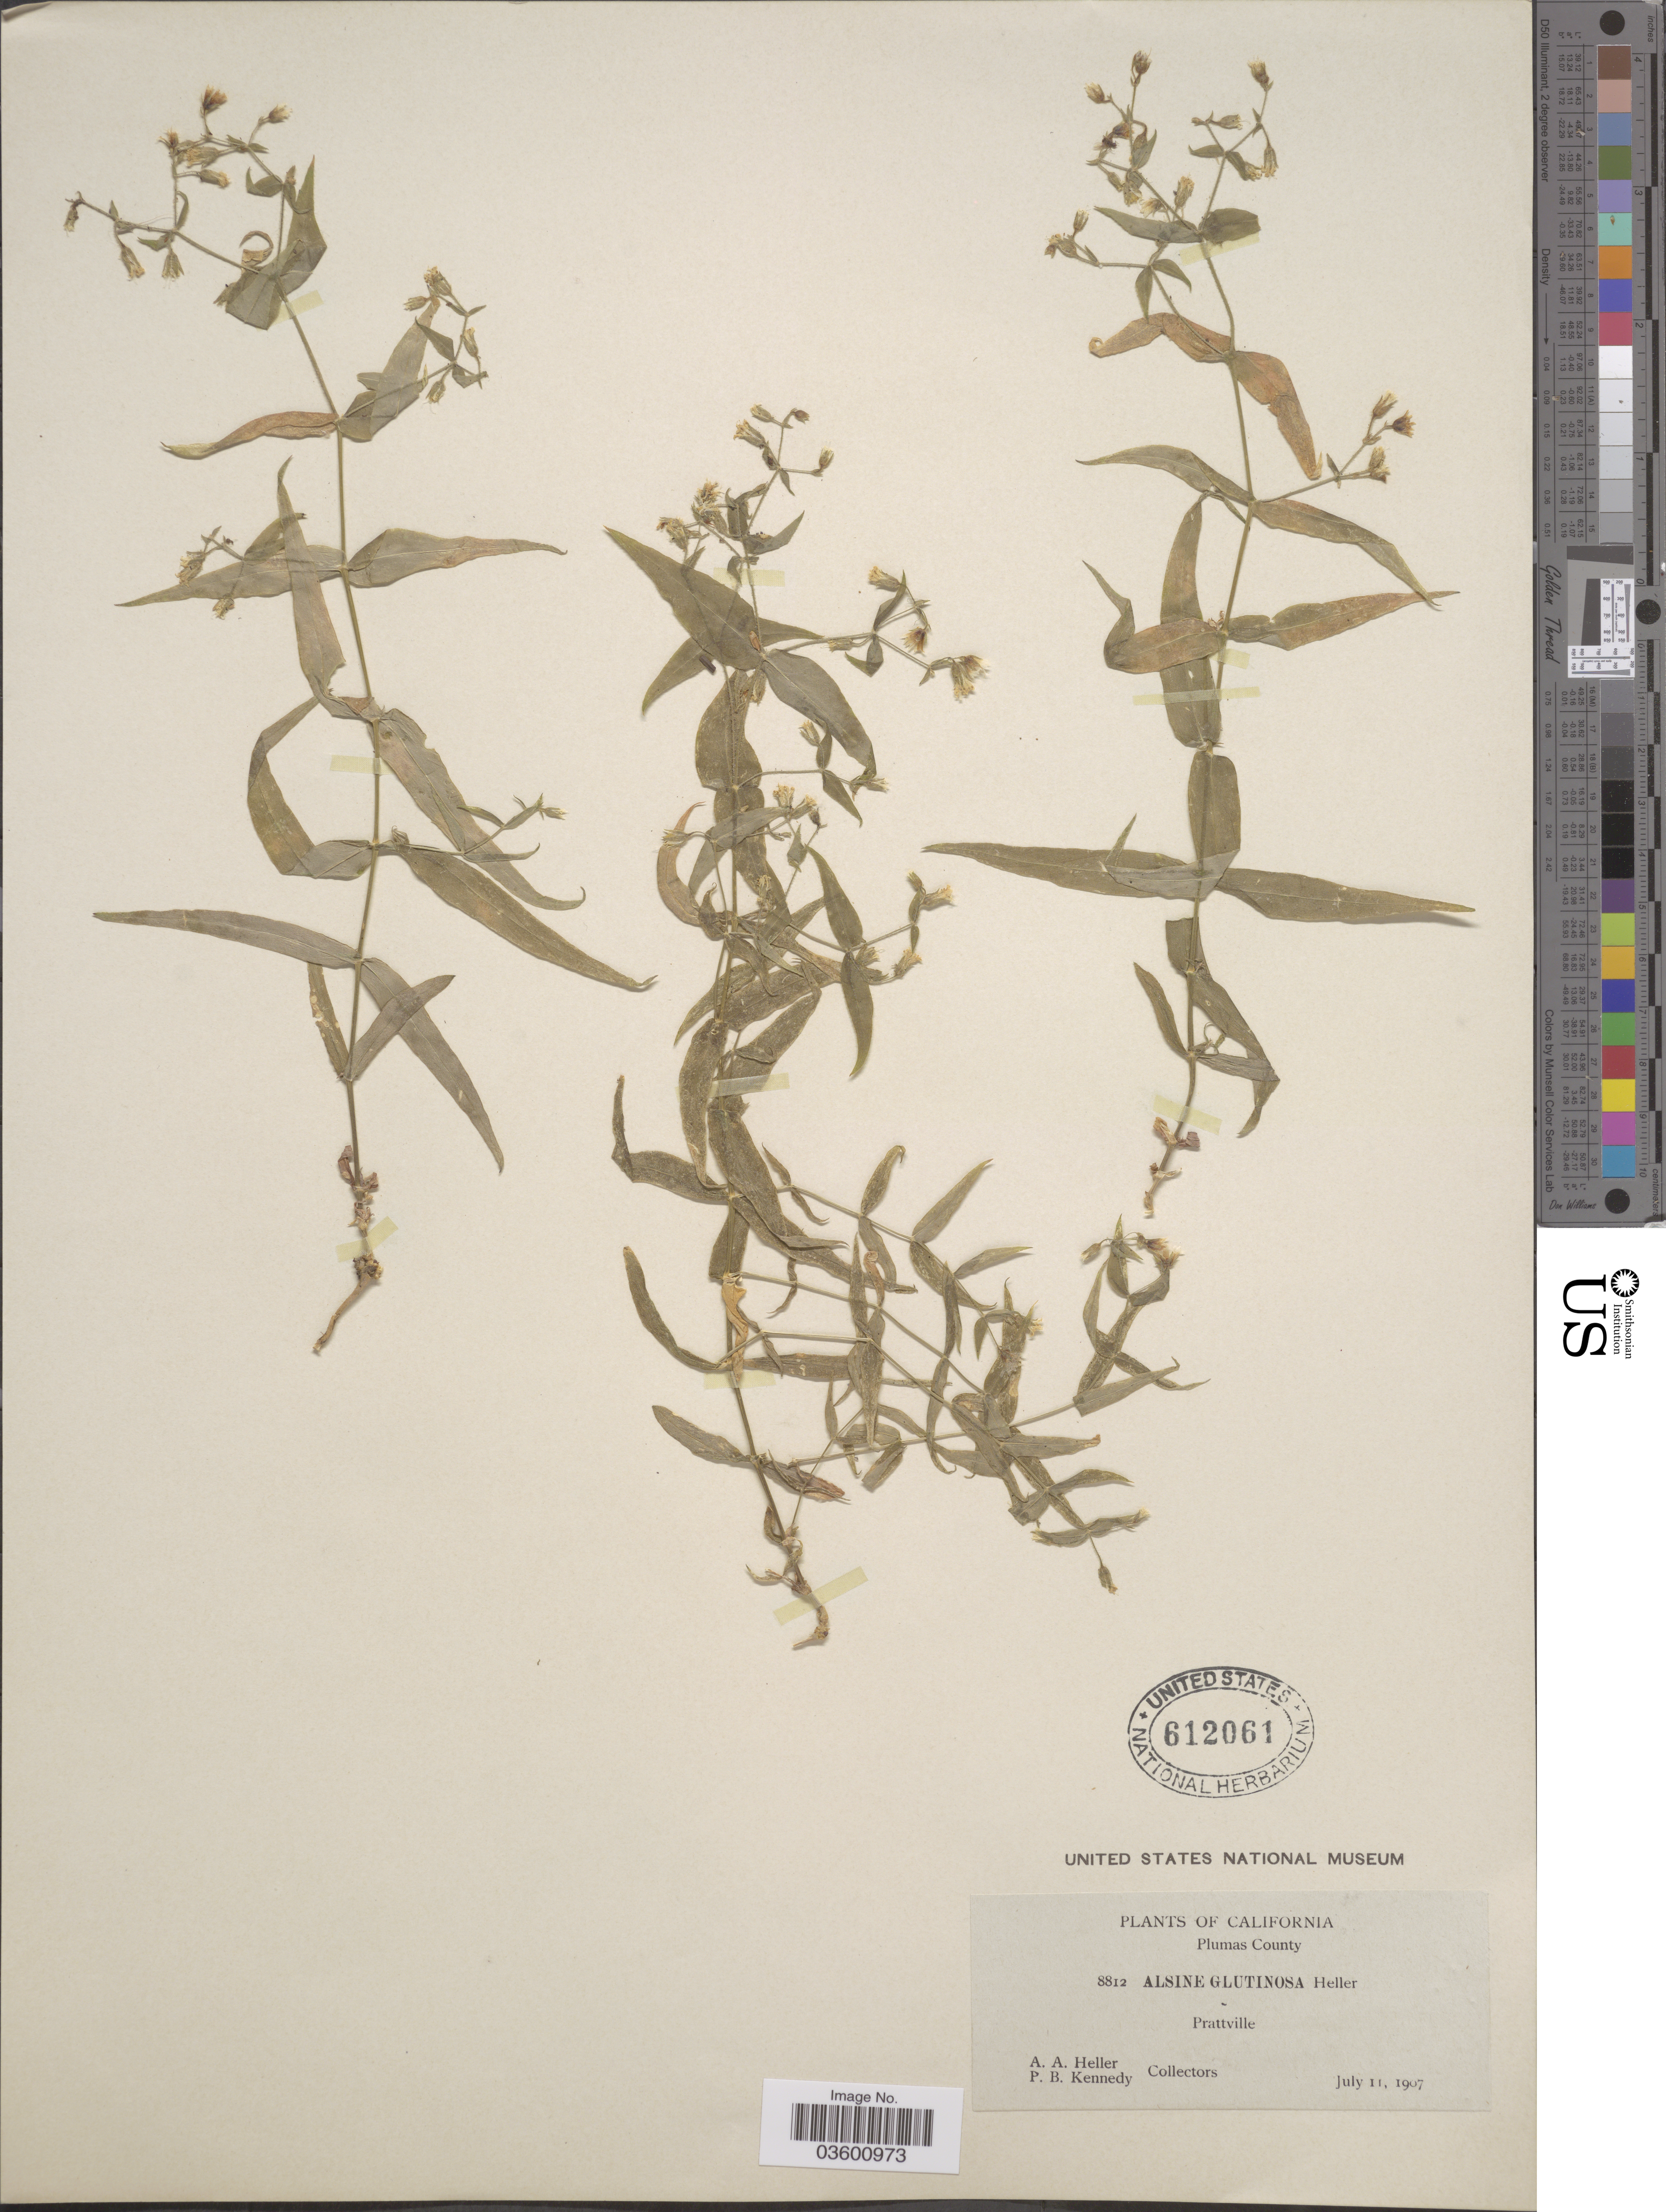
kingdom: Plantae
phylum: Tracheophyta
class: Magnoliopsida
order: Caryophyllales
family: Caryophyllaceae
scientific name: Torreyostellaria jamesiana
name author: (Torr.) Gang Yao et al.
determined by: Strong, M. T., (US), Smithsonian Institution - National Museum of Natural History (UNITED STATES)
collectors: A. A. Heller & P. B. Kennedy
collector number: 8812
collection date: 1907-07-11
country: United States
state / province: California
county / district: Plumas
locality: Plumas County. Prattville.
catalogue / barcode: US 612061